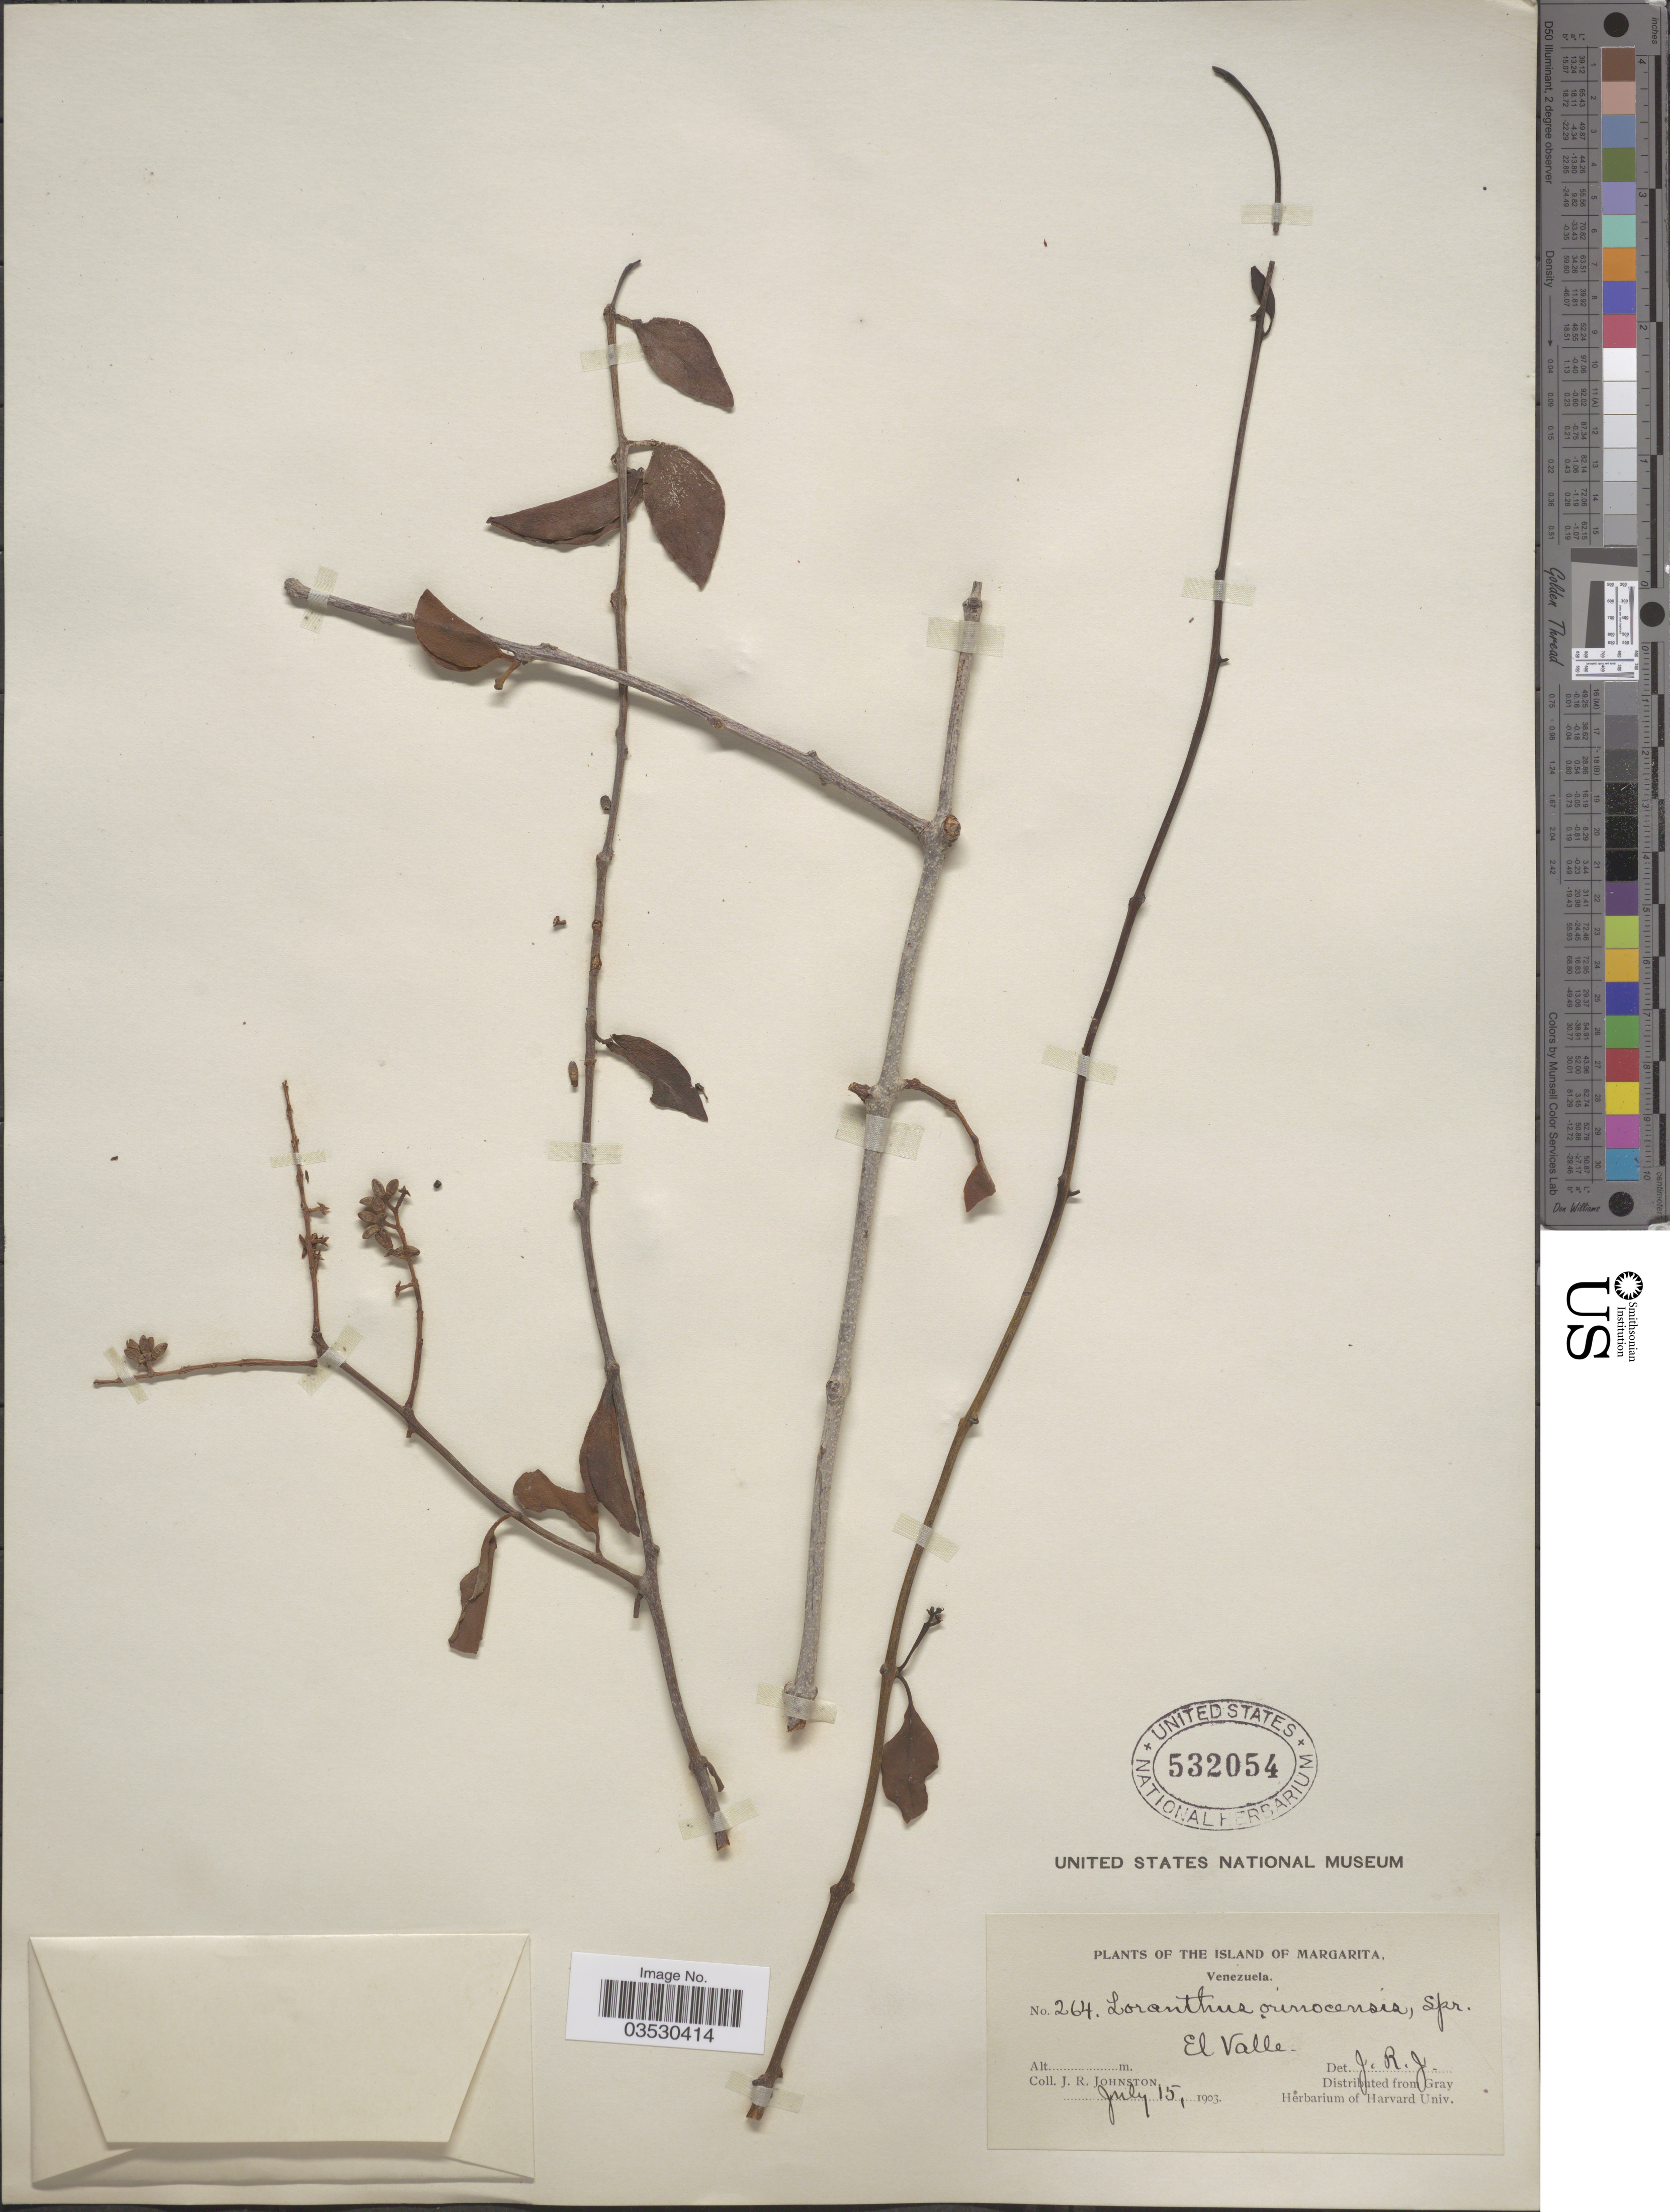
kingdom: Plantae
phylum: Tracheophyta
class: Magnoliopsida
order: Santalales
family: Loranthaceae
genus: Struthanthus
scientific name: Struthanthus orinocensis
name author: (Spreng.) G. Don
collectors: J. Johnston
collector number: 264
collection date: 1903-07-15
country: Venezuela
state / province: Nueva Esparta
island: Margarita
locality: Island of Margarita. El Valle.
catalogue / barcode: US 532054